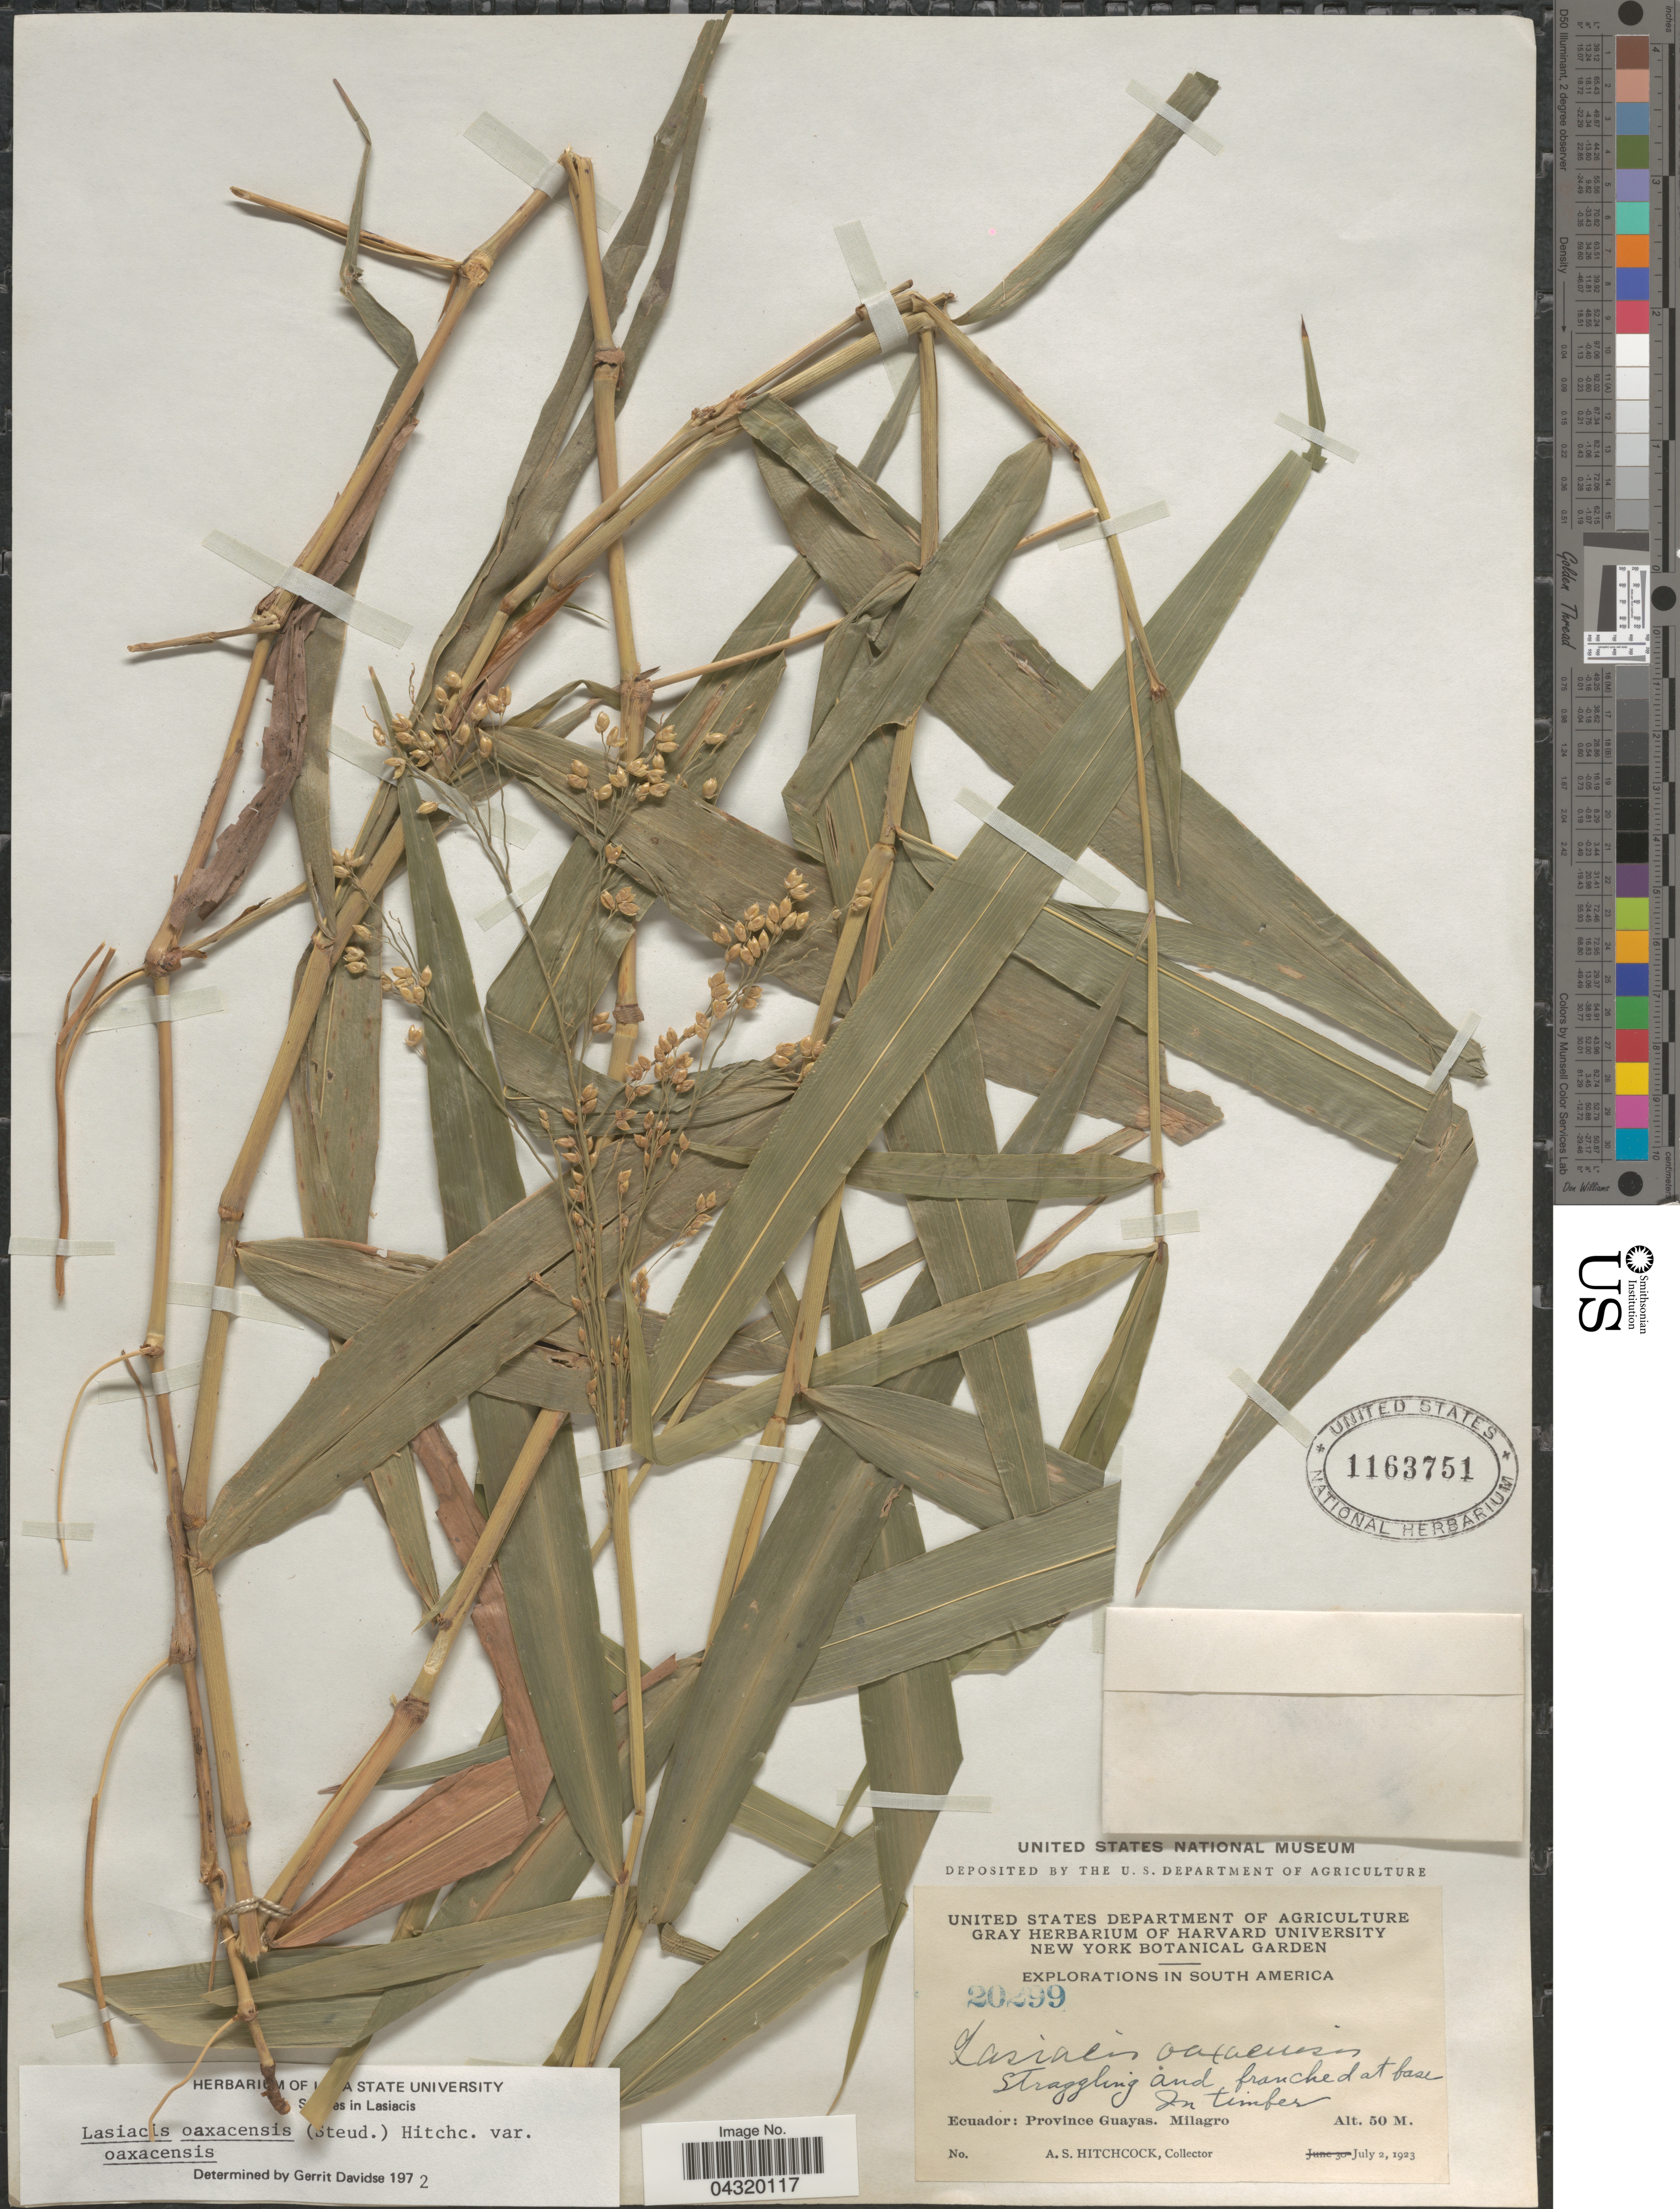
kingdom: Plantae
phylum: Tracheophyta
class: Liliopsida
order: Poales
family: Poaceae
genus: Lasiacis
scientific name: Lasiacis oaxacensis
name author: (Steud.) Hitchc.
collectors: A. S. Hitchcock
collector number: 20299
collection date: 1923-07-02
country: Ecuador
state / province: Guayas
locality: Explorations in South America. Milagro.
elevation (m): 50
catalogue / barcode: US 1163751